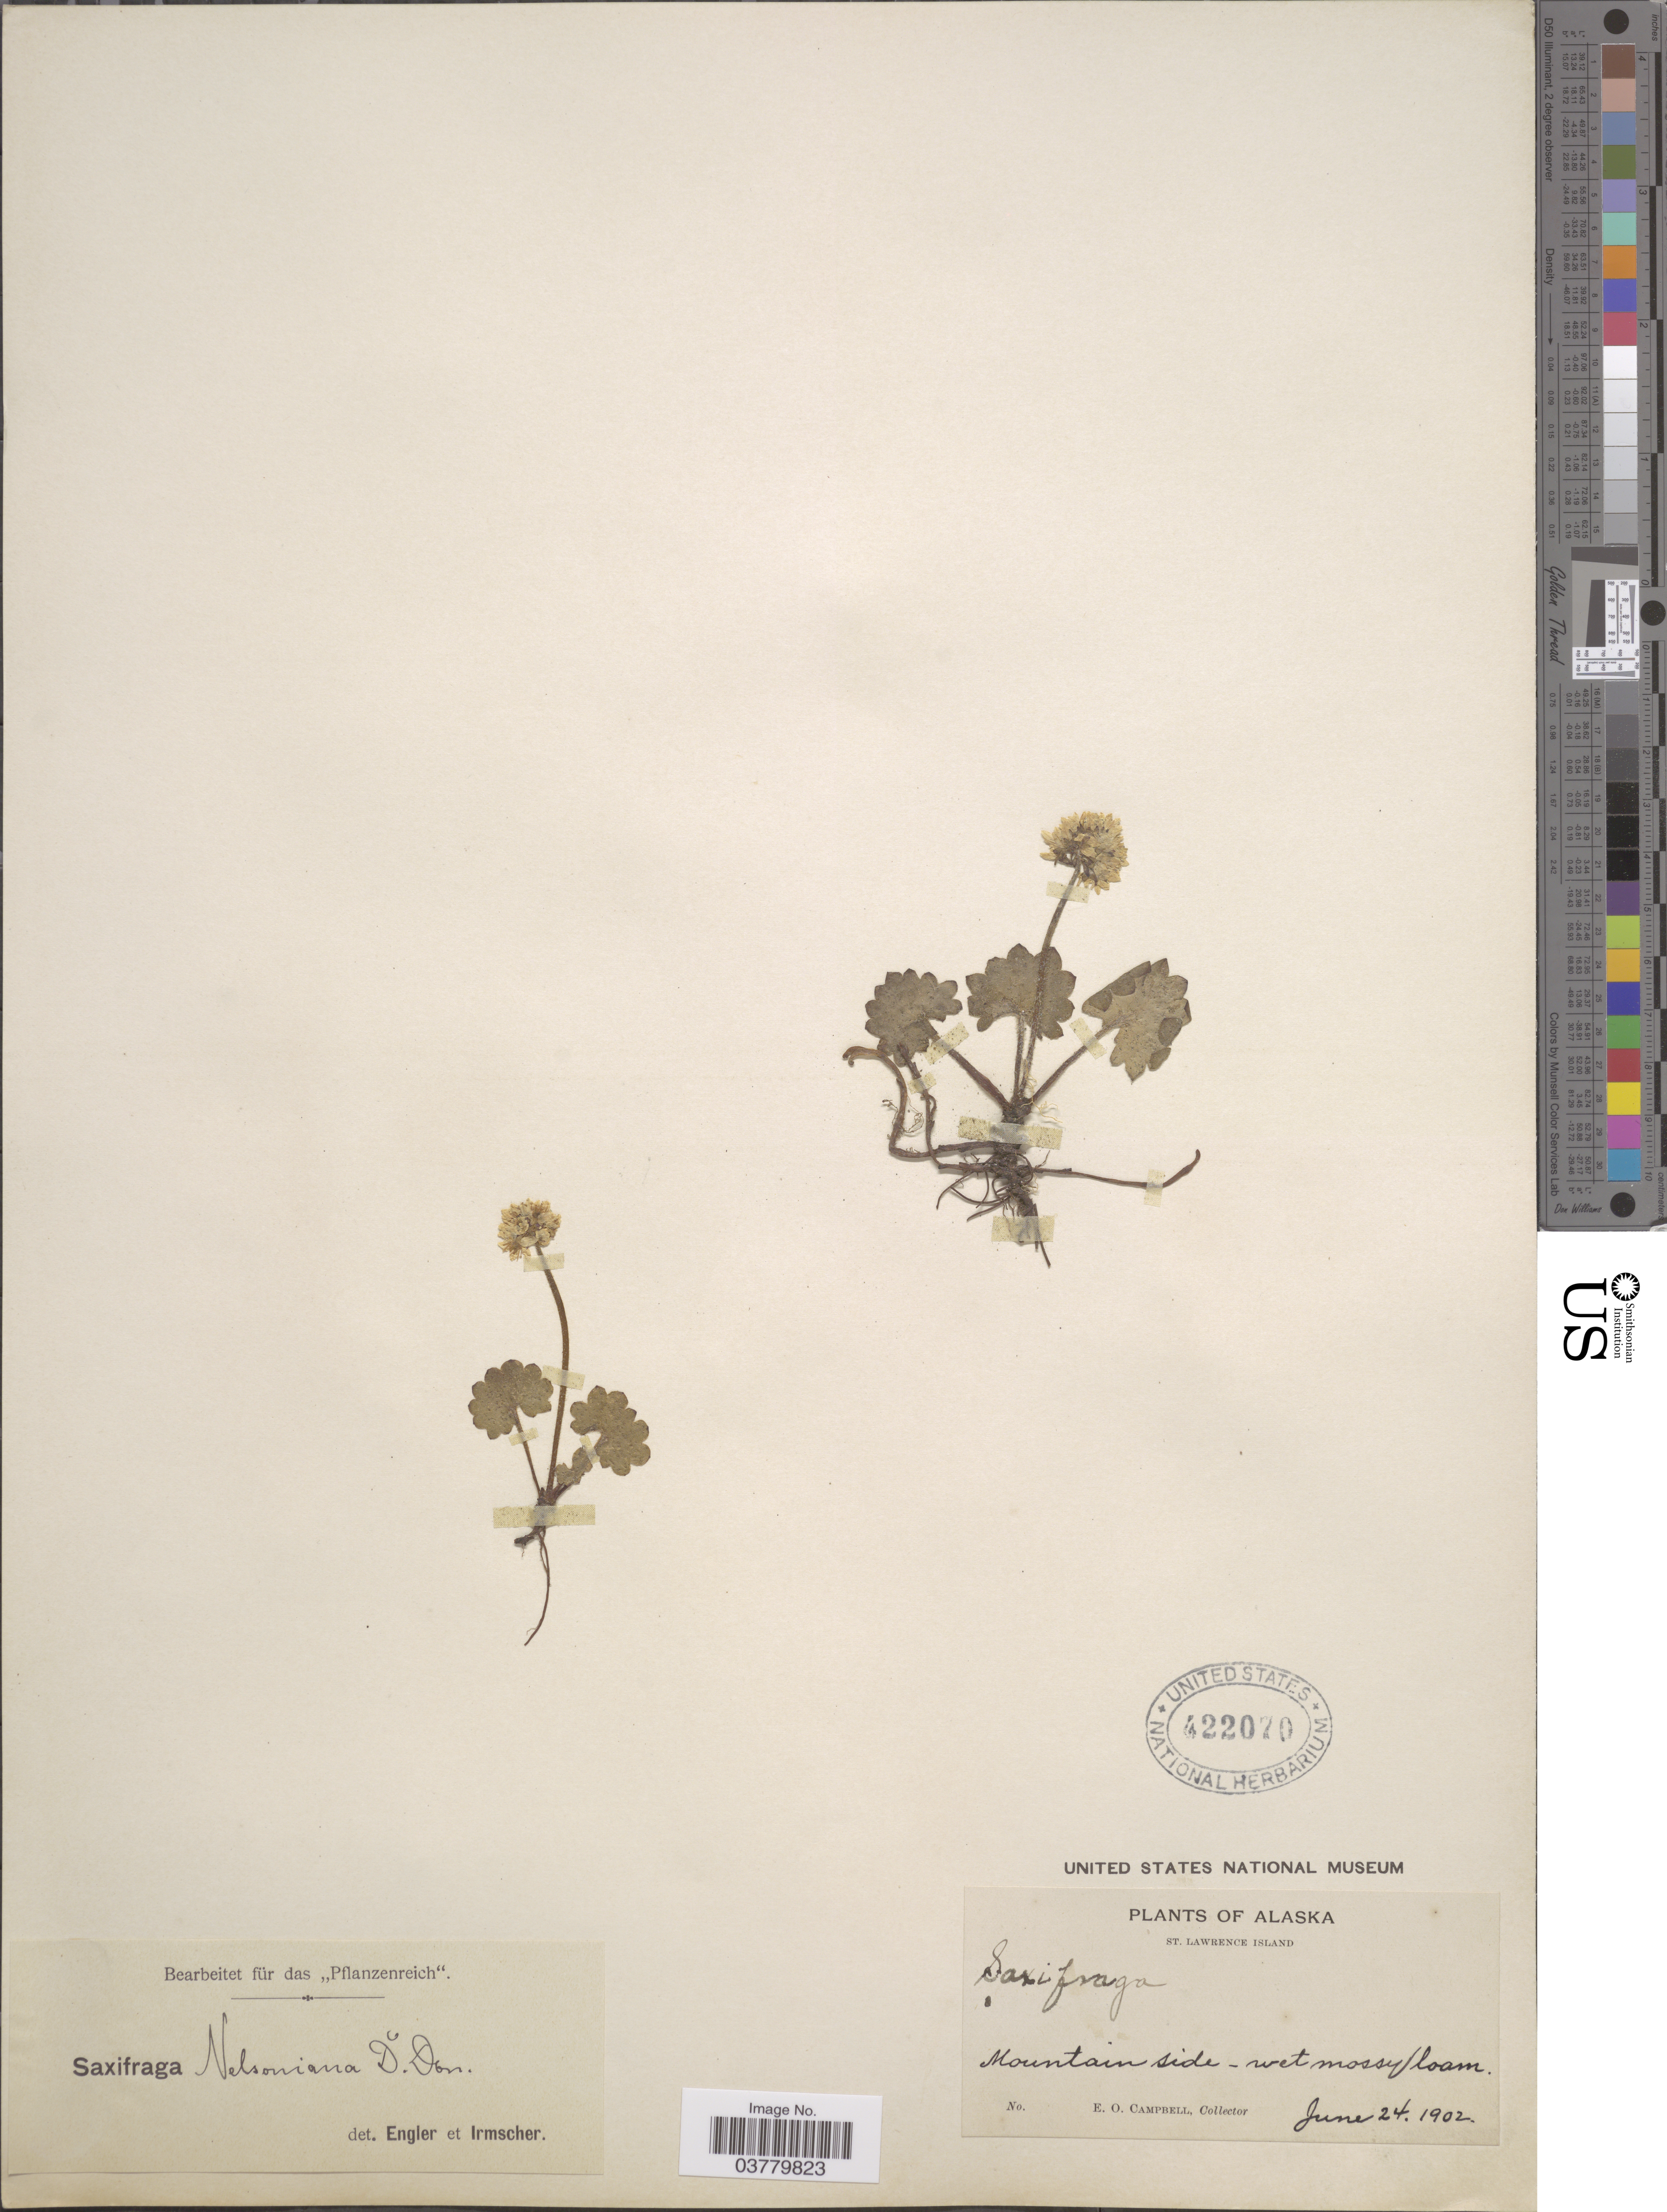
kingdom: Plantae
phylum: Tracheophyta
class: Magnoliopsida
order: Saxifragales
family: Saxifragaceae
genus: Micranthes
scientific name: Micranthes nelsoniana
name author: (D. Don) Small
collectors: E. Campbell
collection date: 1902-06-24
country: United States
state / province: Alaska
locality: St. Lawrence Island. Mountain side.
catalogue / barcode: US 422070